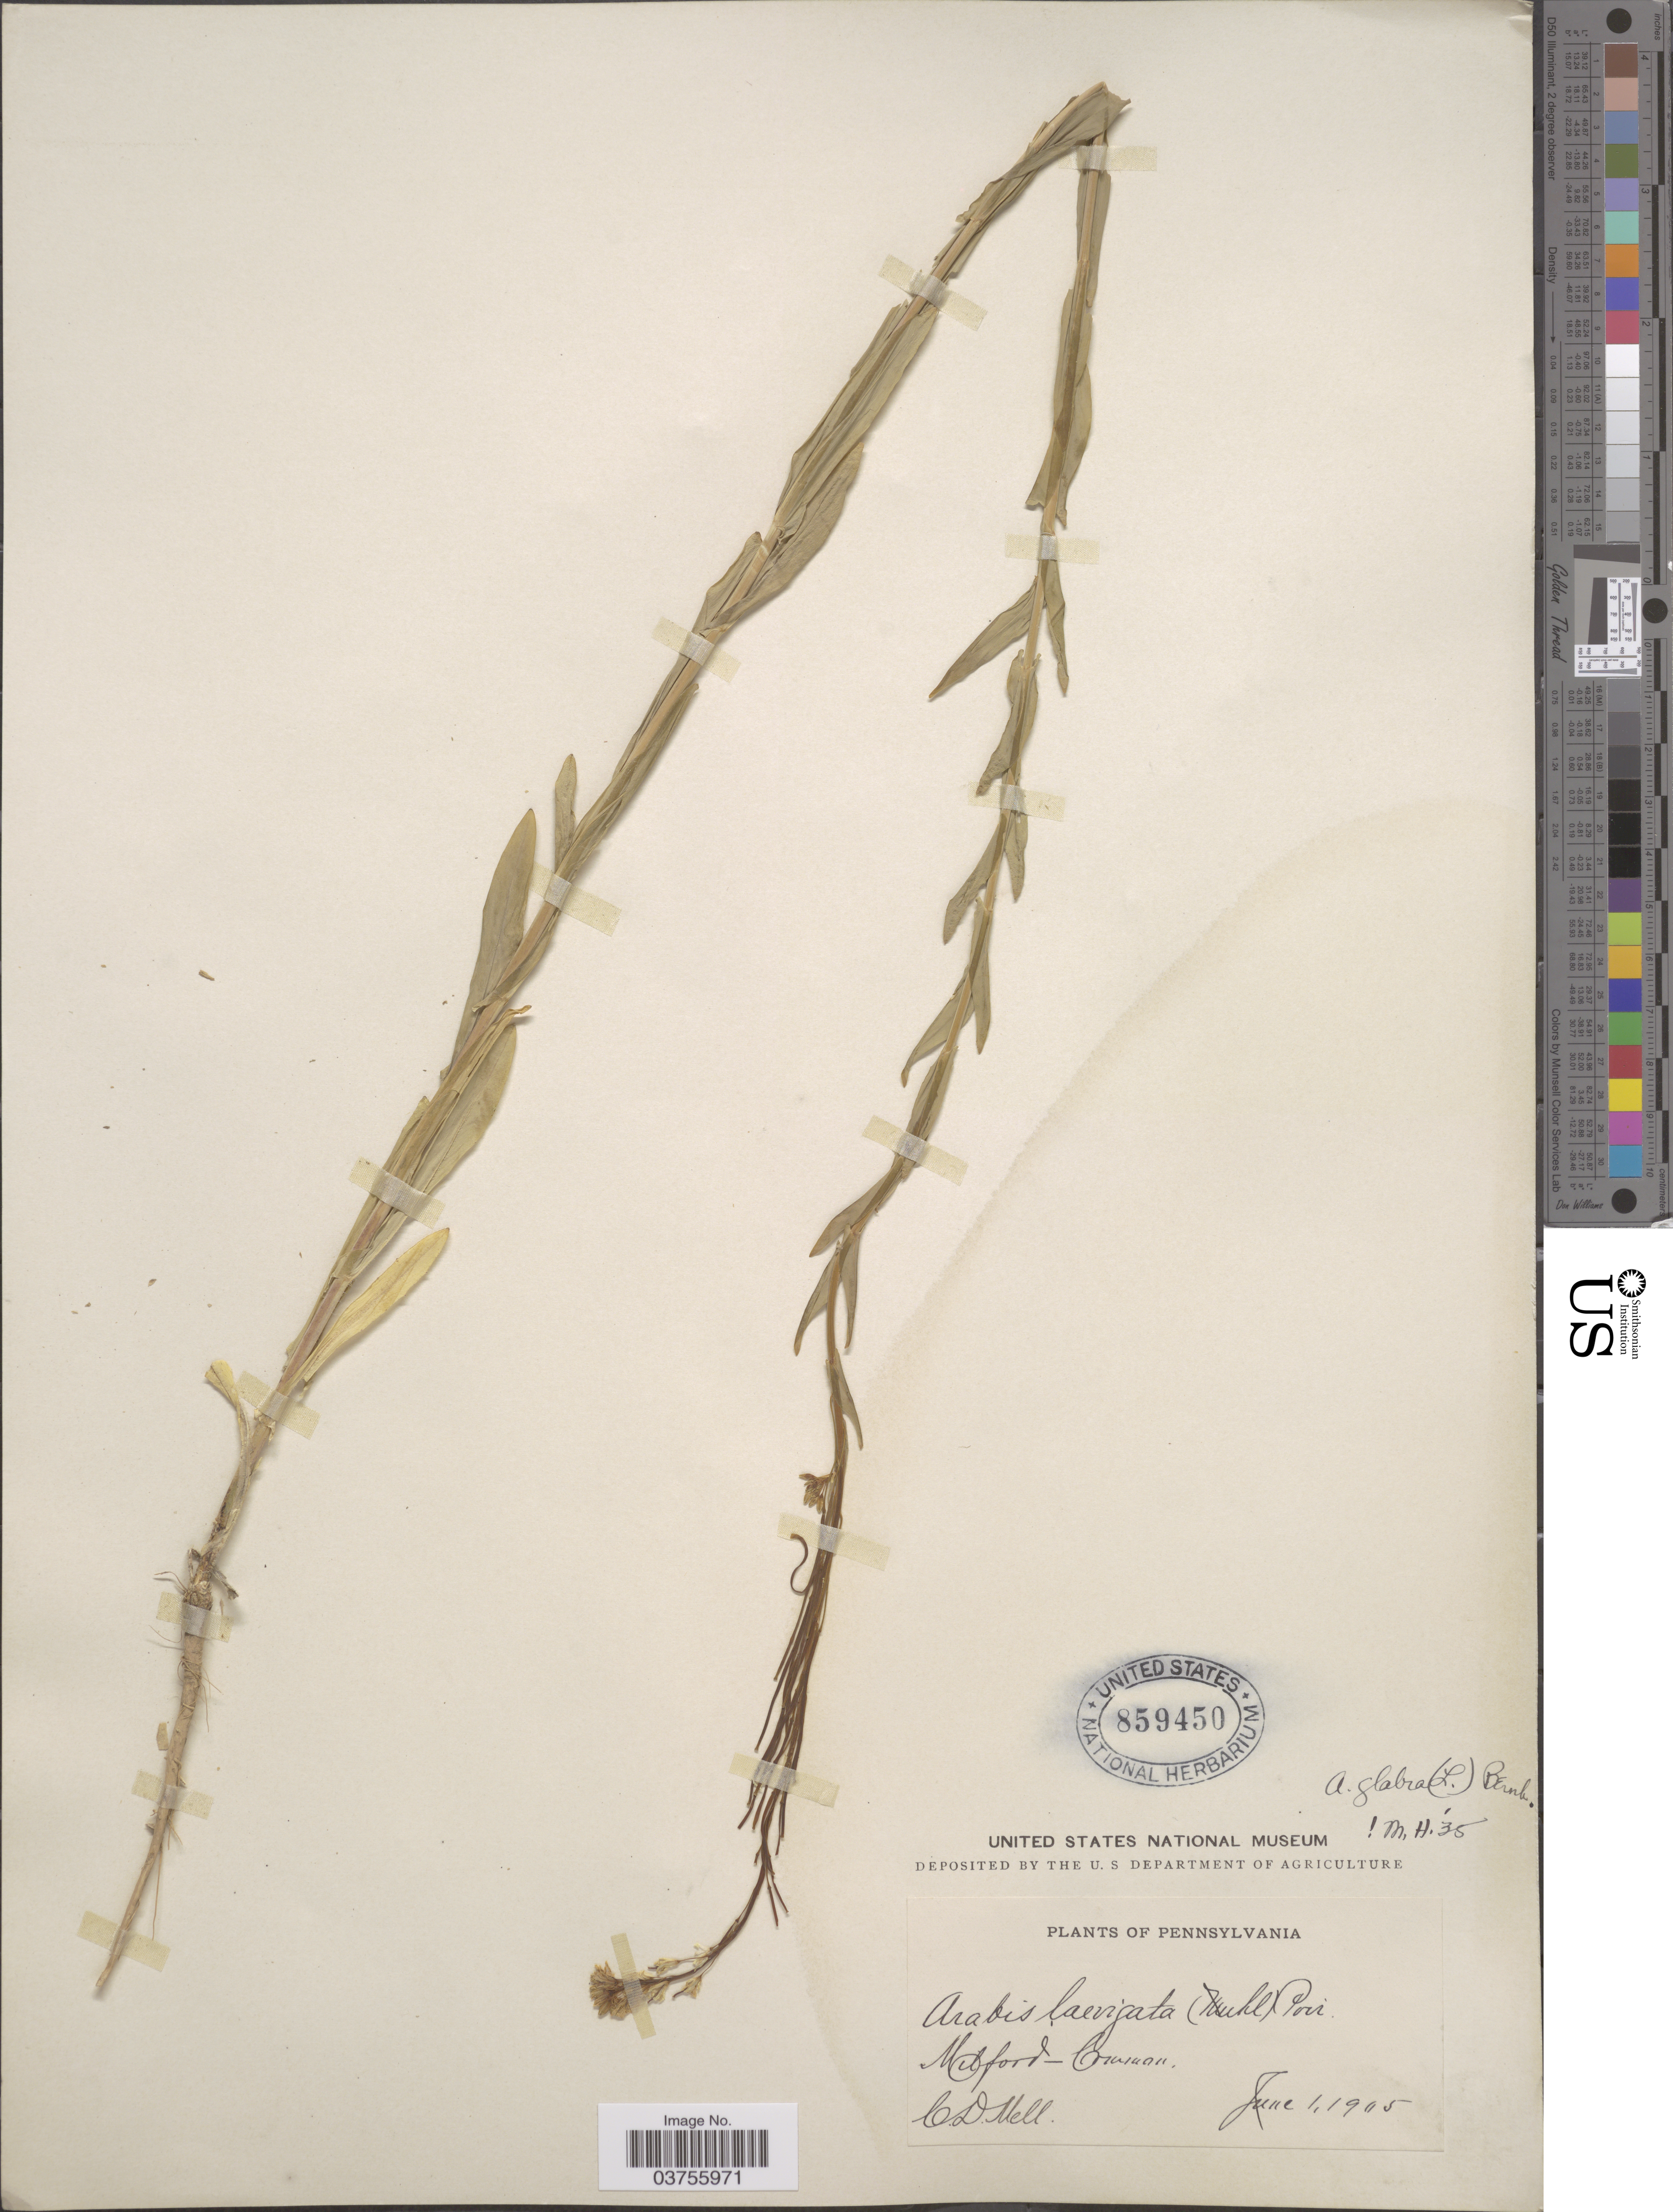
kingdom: Plantae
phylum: Tracheophyta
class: Magnoliopsida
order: Brassicales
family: Brassicaceae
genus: Turritis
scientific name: Turritis glabra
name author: L.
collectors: C. D. Mell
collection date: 1905-06-01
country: United States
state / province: Pennsylvania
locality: Milford-Common [interpreted].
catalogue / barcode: US 859450